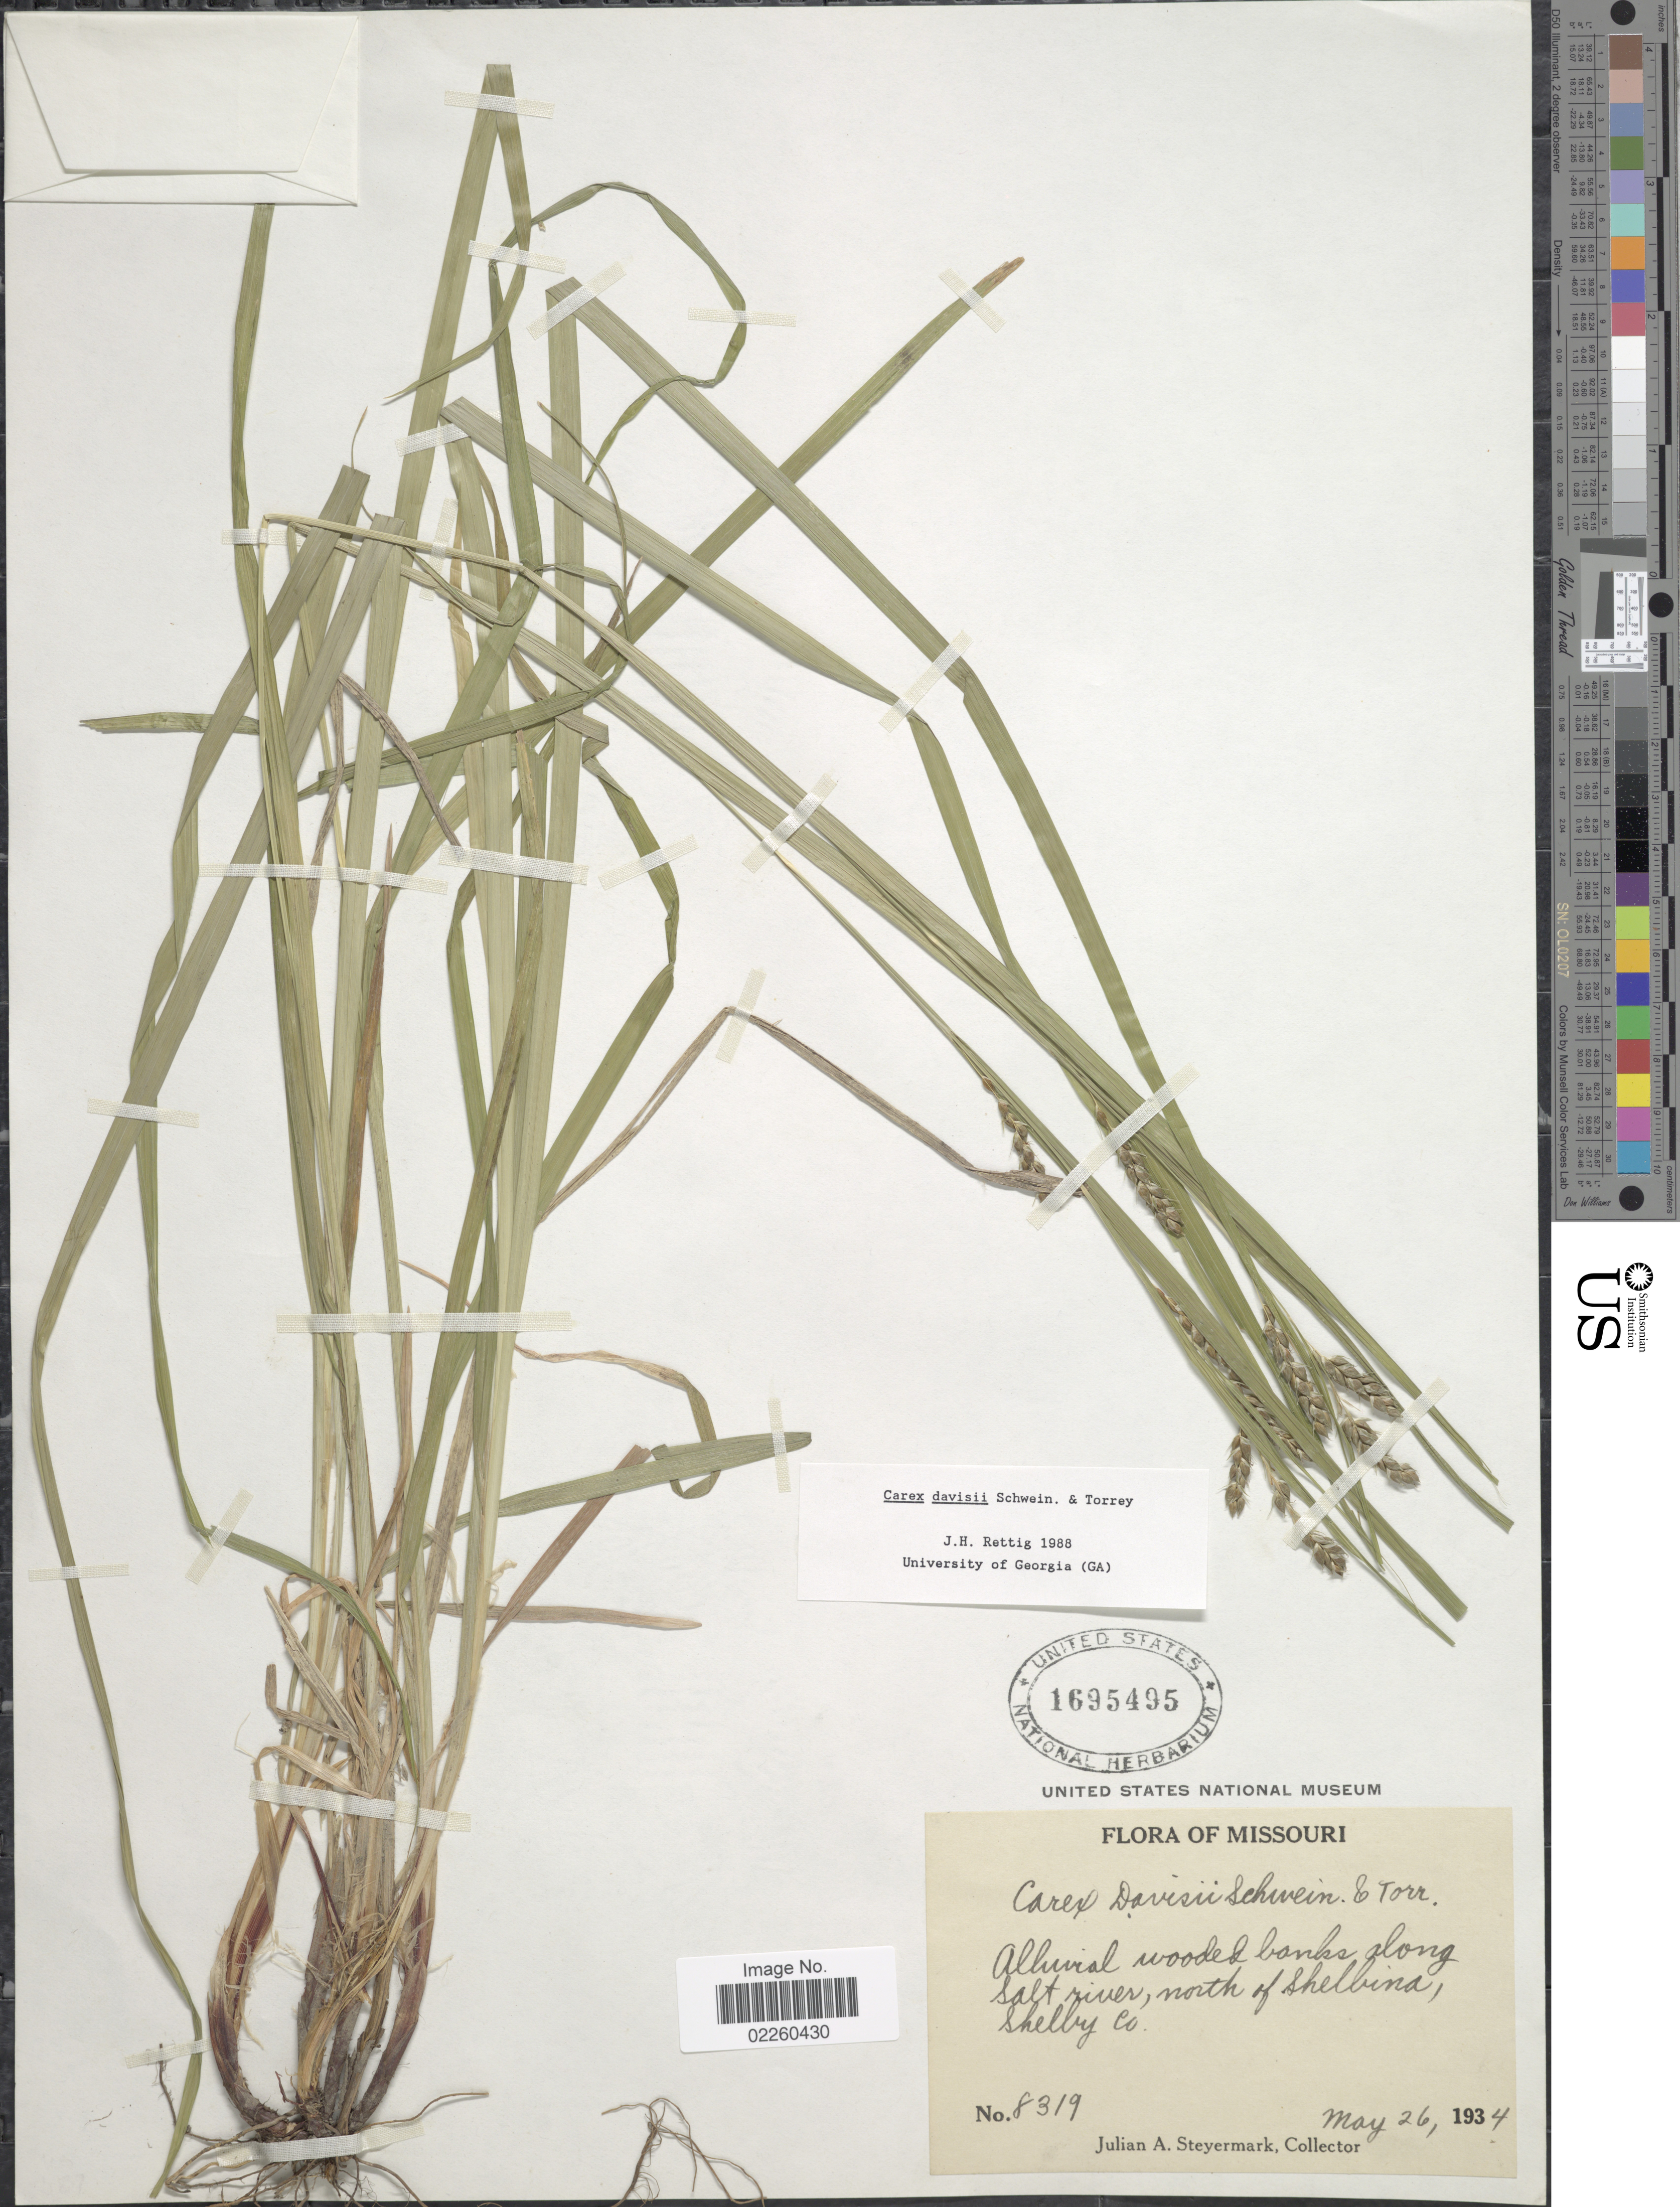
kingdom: Plantae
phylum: Tracheophyta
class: Liliopsida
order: Poales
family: Cyperaceae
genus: Carex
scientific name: Carex davisii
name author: Schwein. & Torr.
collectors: J. Steyermark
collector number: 8319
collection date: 1934-05-26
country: United States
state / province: Missouri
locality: Alluvial wooded banks along Salt River, north of Shelbina, Shelby Co.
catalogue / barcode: US 1695495